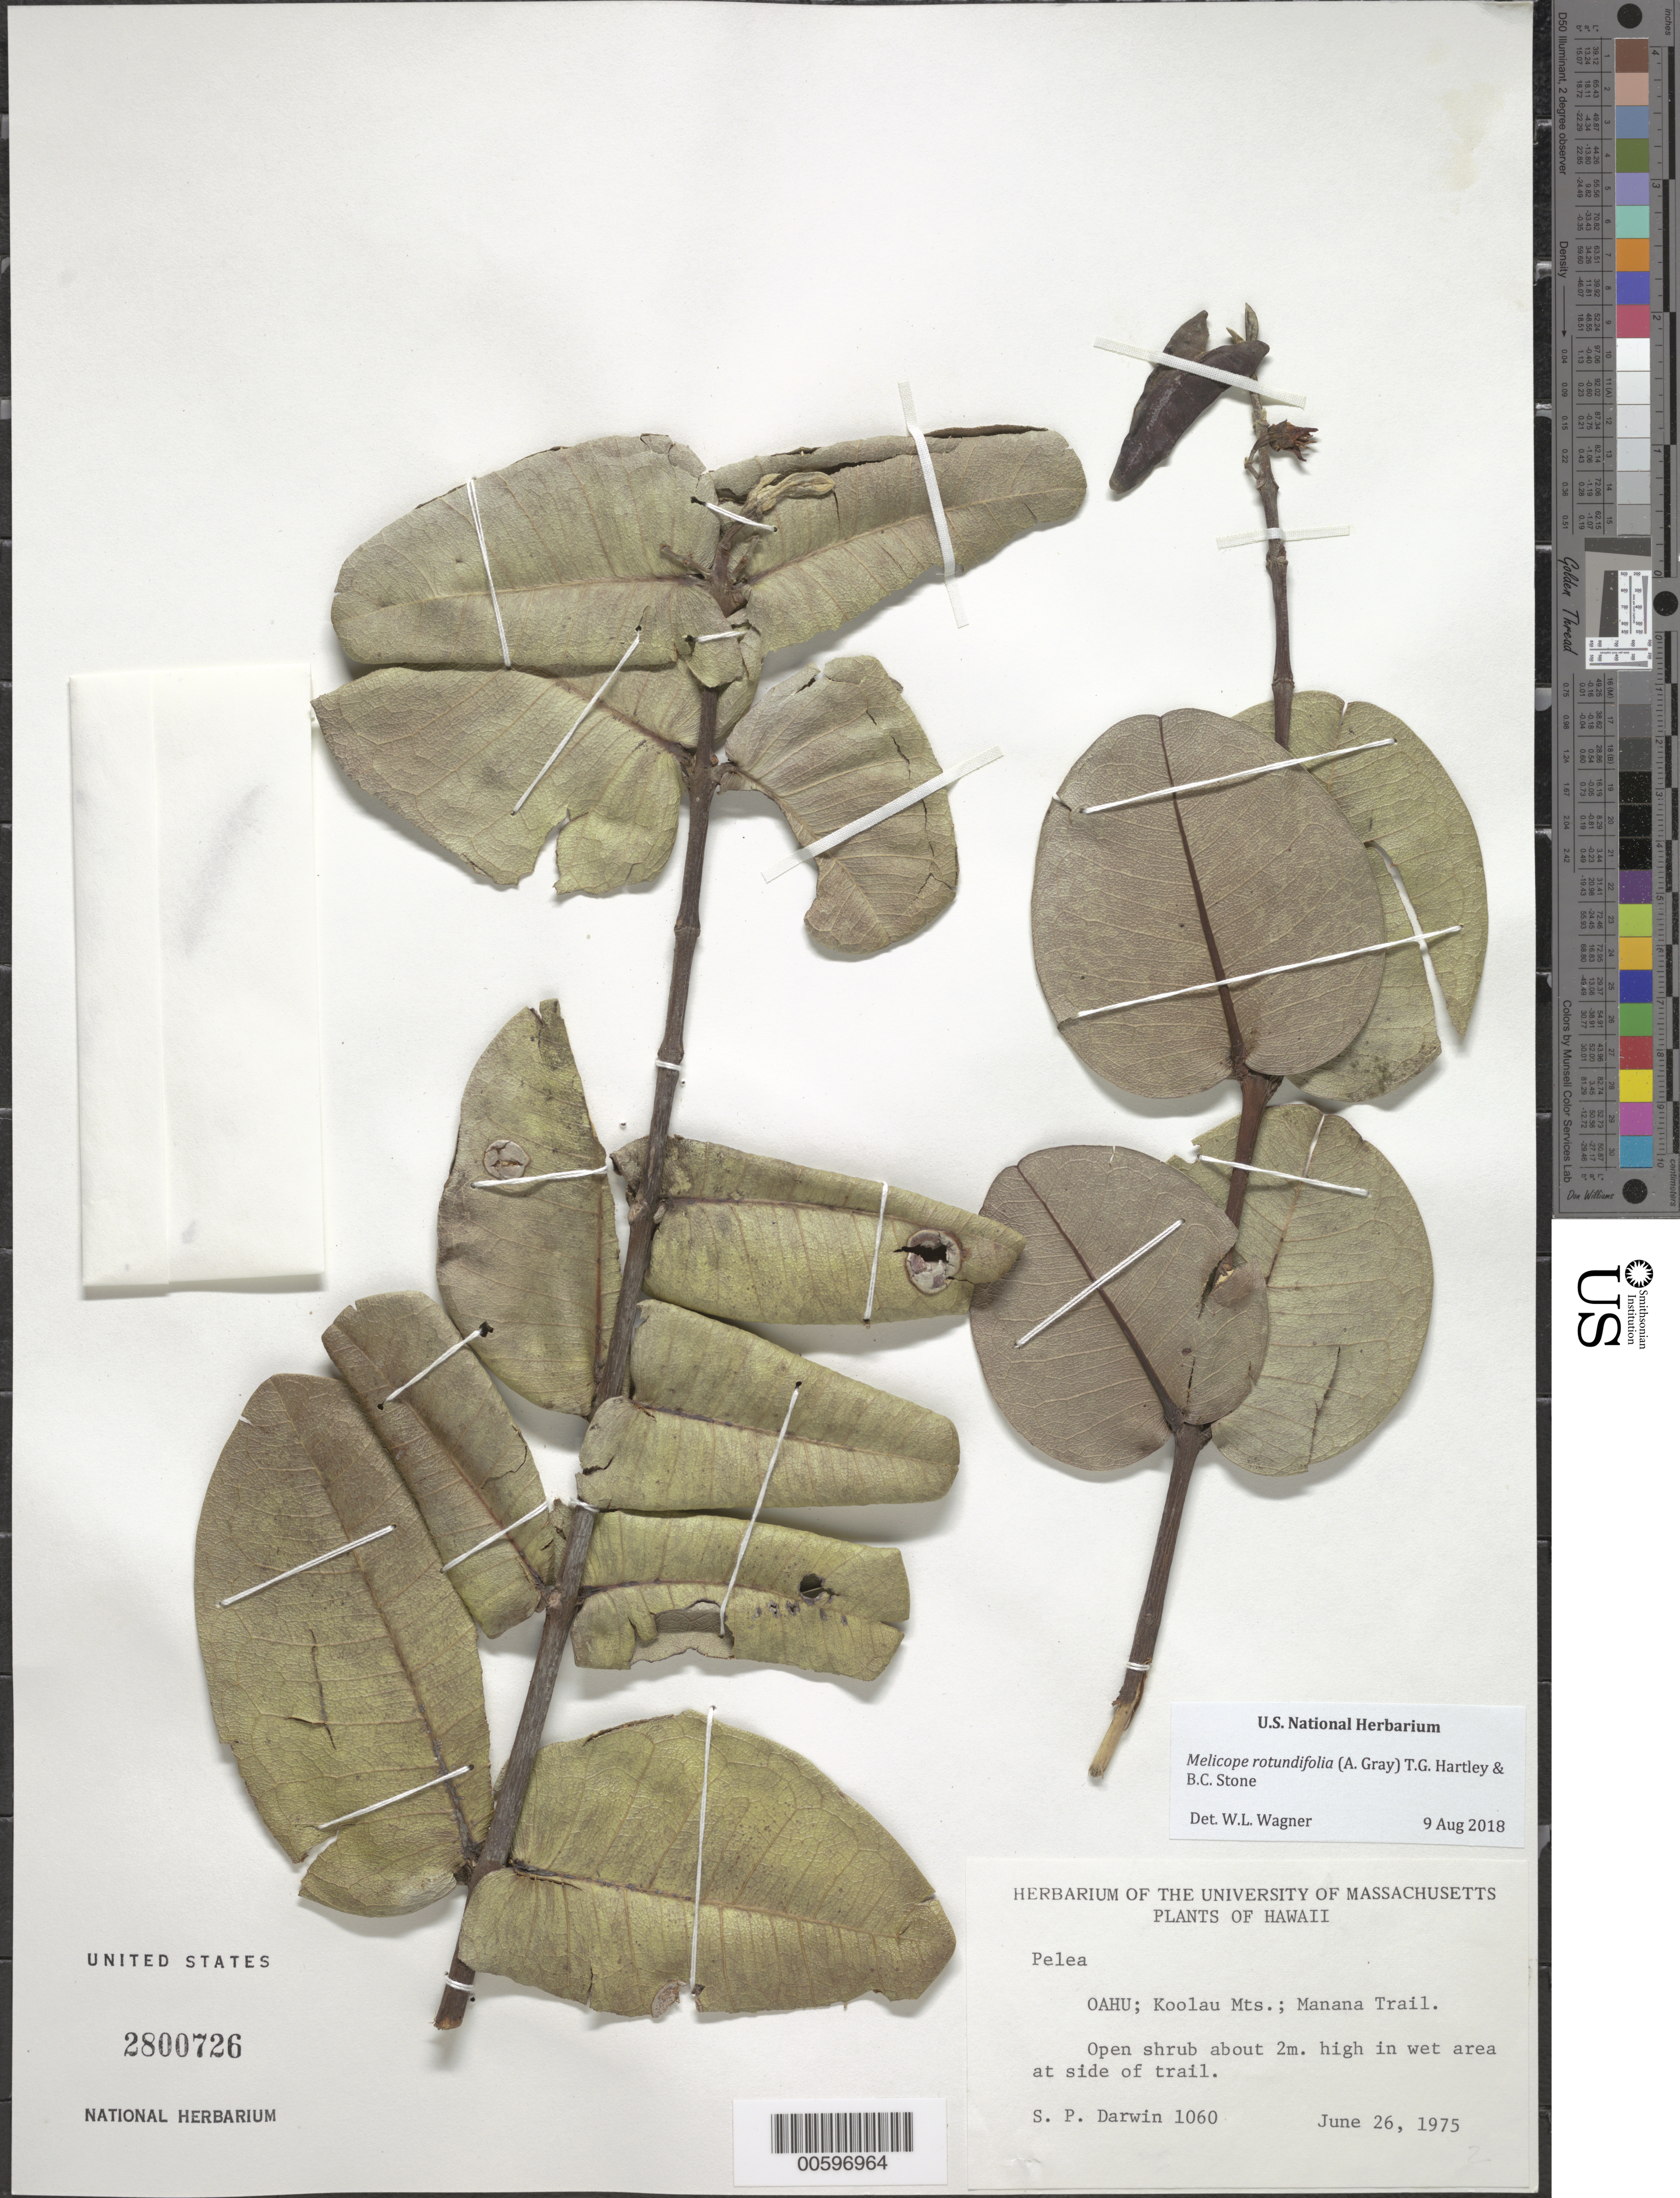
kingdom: Plantae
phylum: Tracheophyta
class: Magnoliopsida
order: Sapindales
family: Rutaceae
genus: Melicope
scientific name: Melicope rotundifolia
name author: (A. Gray) T.G. Hartley & B.C. Stone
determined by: Wagner, W. L., (BOT), Smithsonian Institution - National Museum of Natural History (UNITED STATES)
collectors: S. P. Darwin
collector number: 1060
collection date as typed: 26 Jun 1975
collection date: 1975-06-26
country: United States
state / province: Hawaii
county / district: Honolulu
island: Oahu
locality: Koolau Mts; Manana Trail.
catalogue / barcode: US 2800726